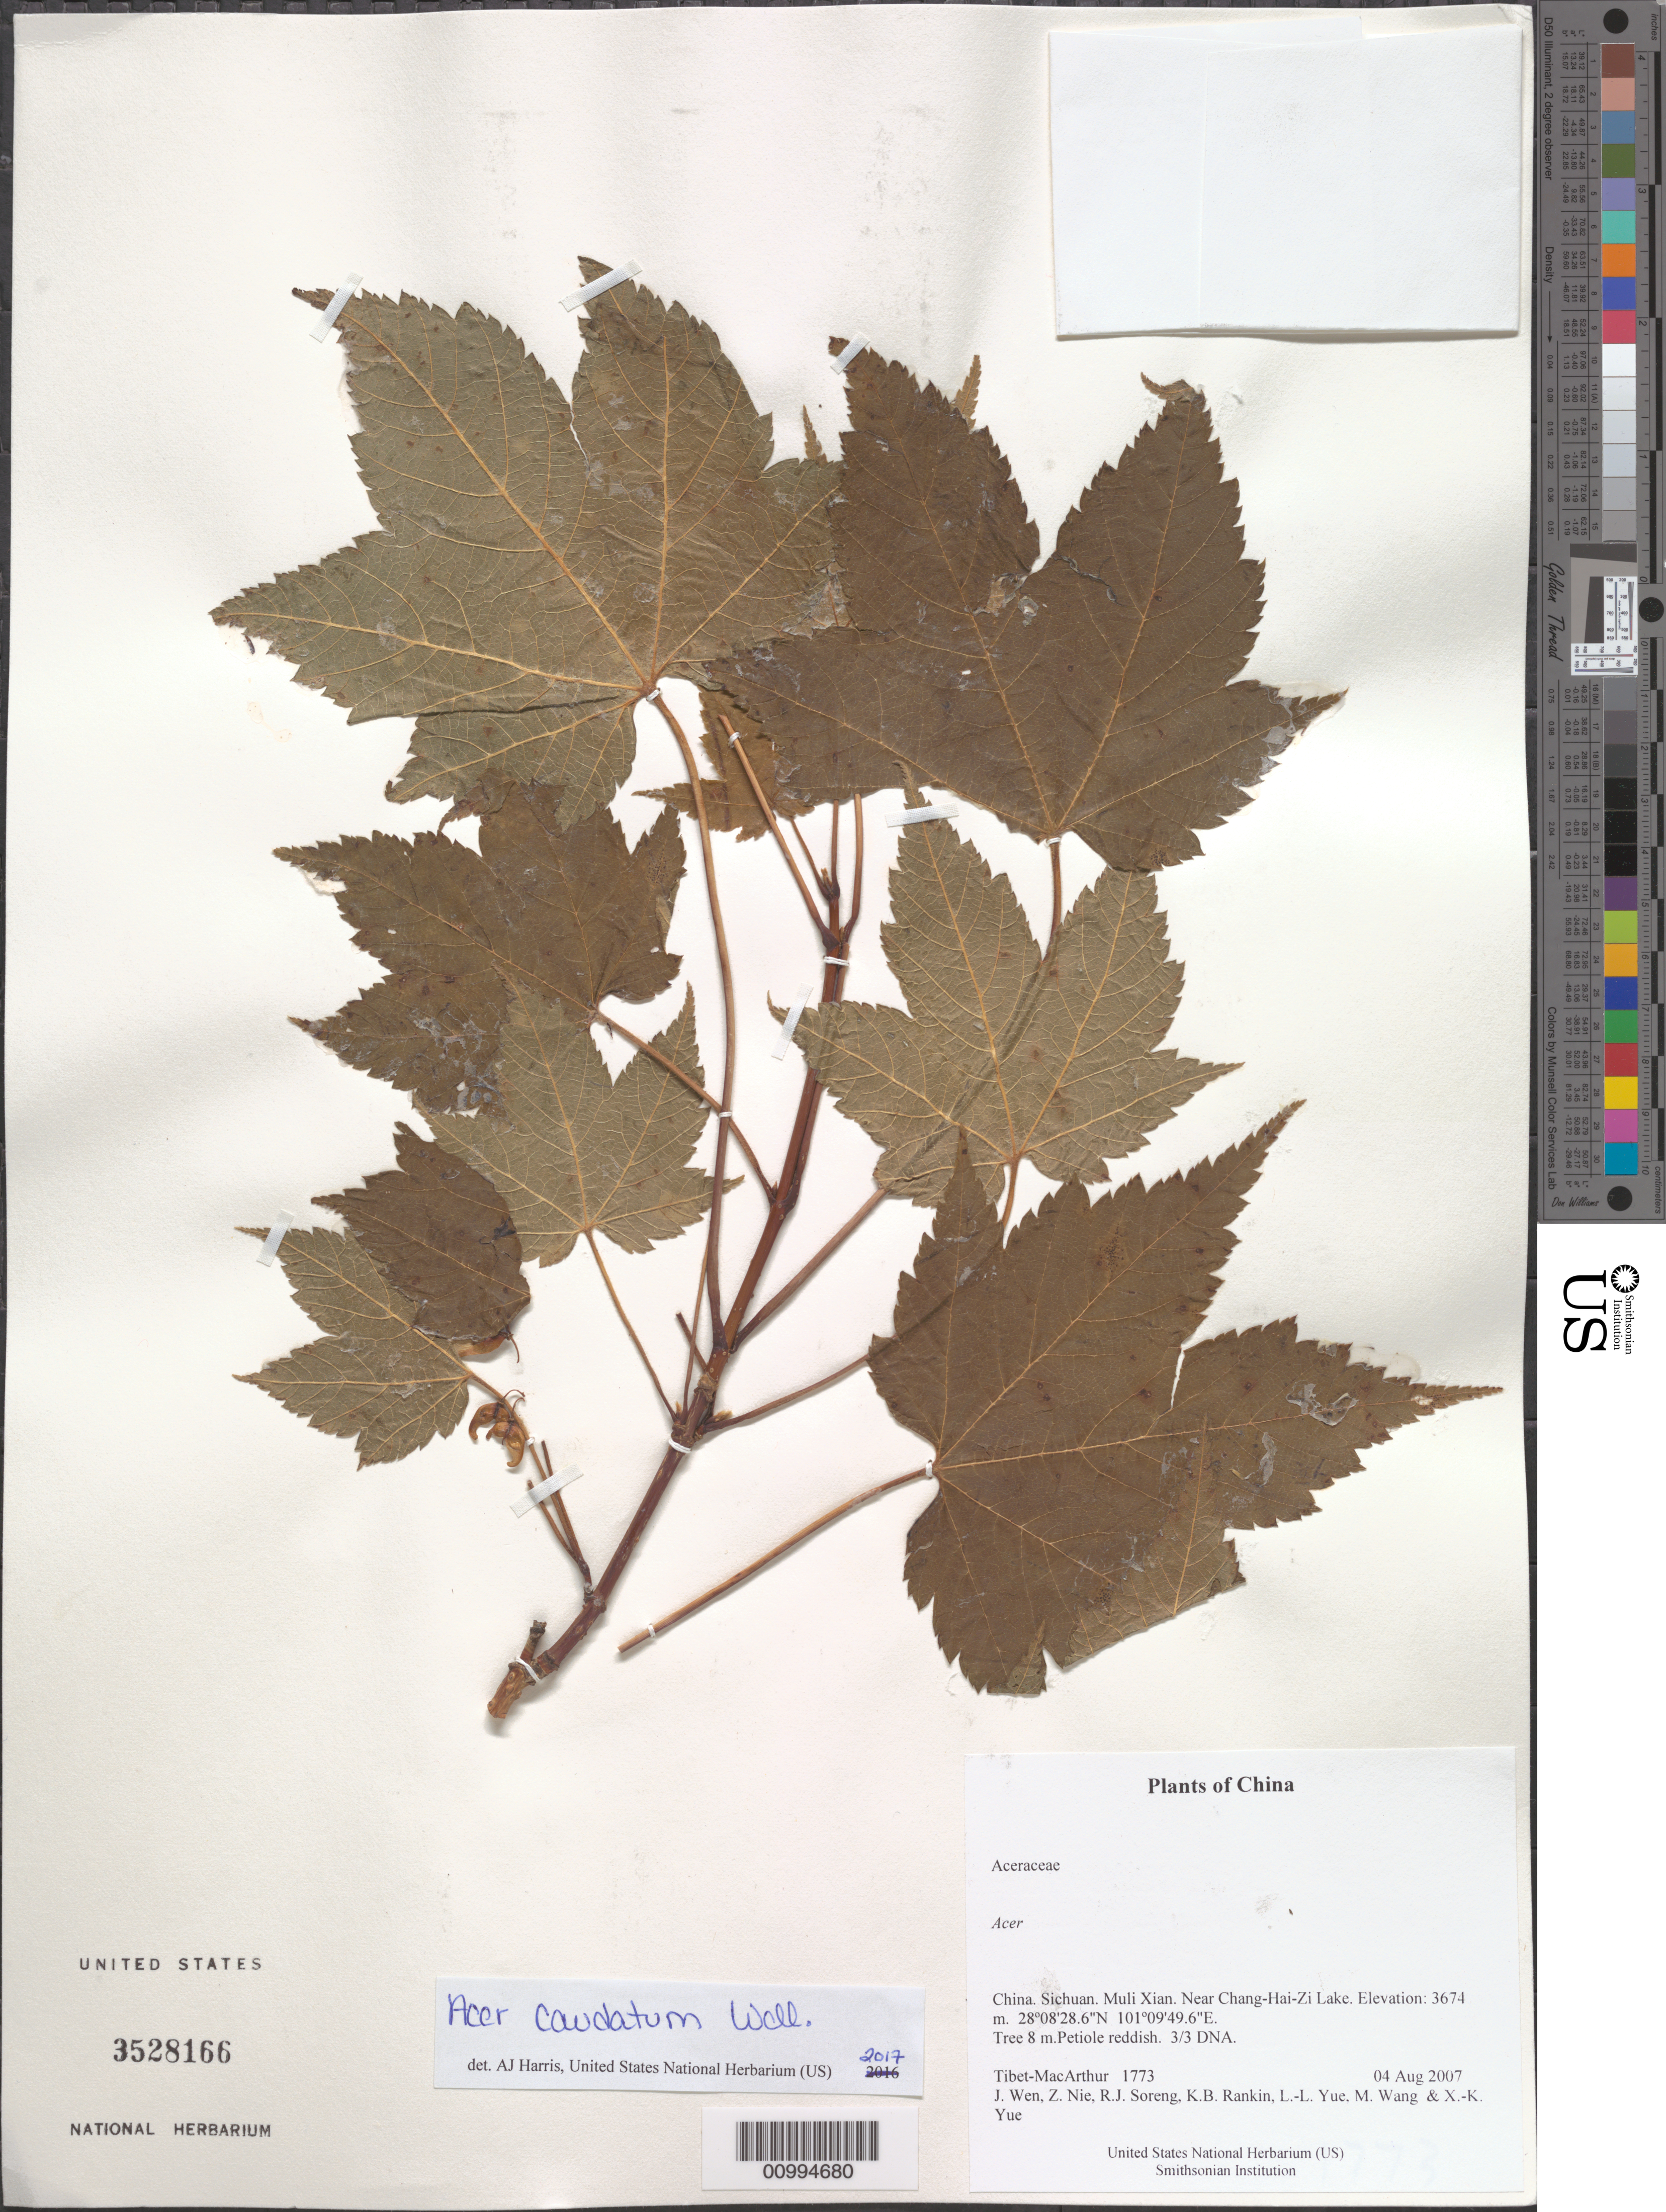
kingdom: Plantae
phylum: Tracheophyta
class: Magnoliopsida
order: Sapindales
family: Sapindaceae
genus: Acer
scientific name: Acer caudatum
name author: Wall.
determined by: Harris, A. J., (UNITED STATES)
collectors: Tibet-MacArthur, J. Wen, Z. Nie, R. J. Soreng, K. Rankin, L. Yue, M. Wang & X. Yue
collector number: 1773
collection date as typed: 04 Aug 2007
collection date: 2007-08-04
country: China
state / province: Sichuan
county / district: Muli Xian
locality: Near Chang-Hai-Zi Lake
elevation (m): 3674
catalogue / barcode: US 3528166